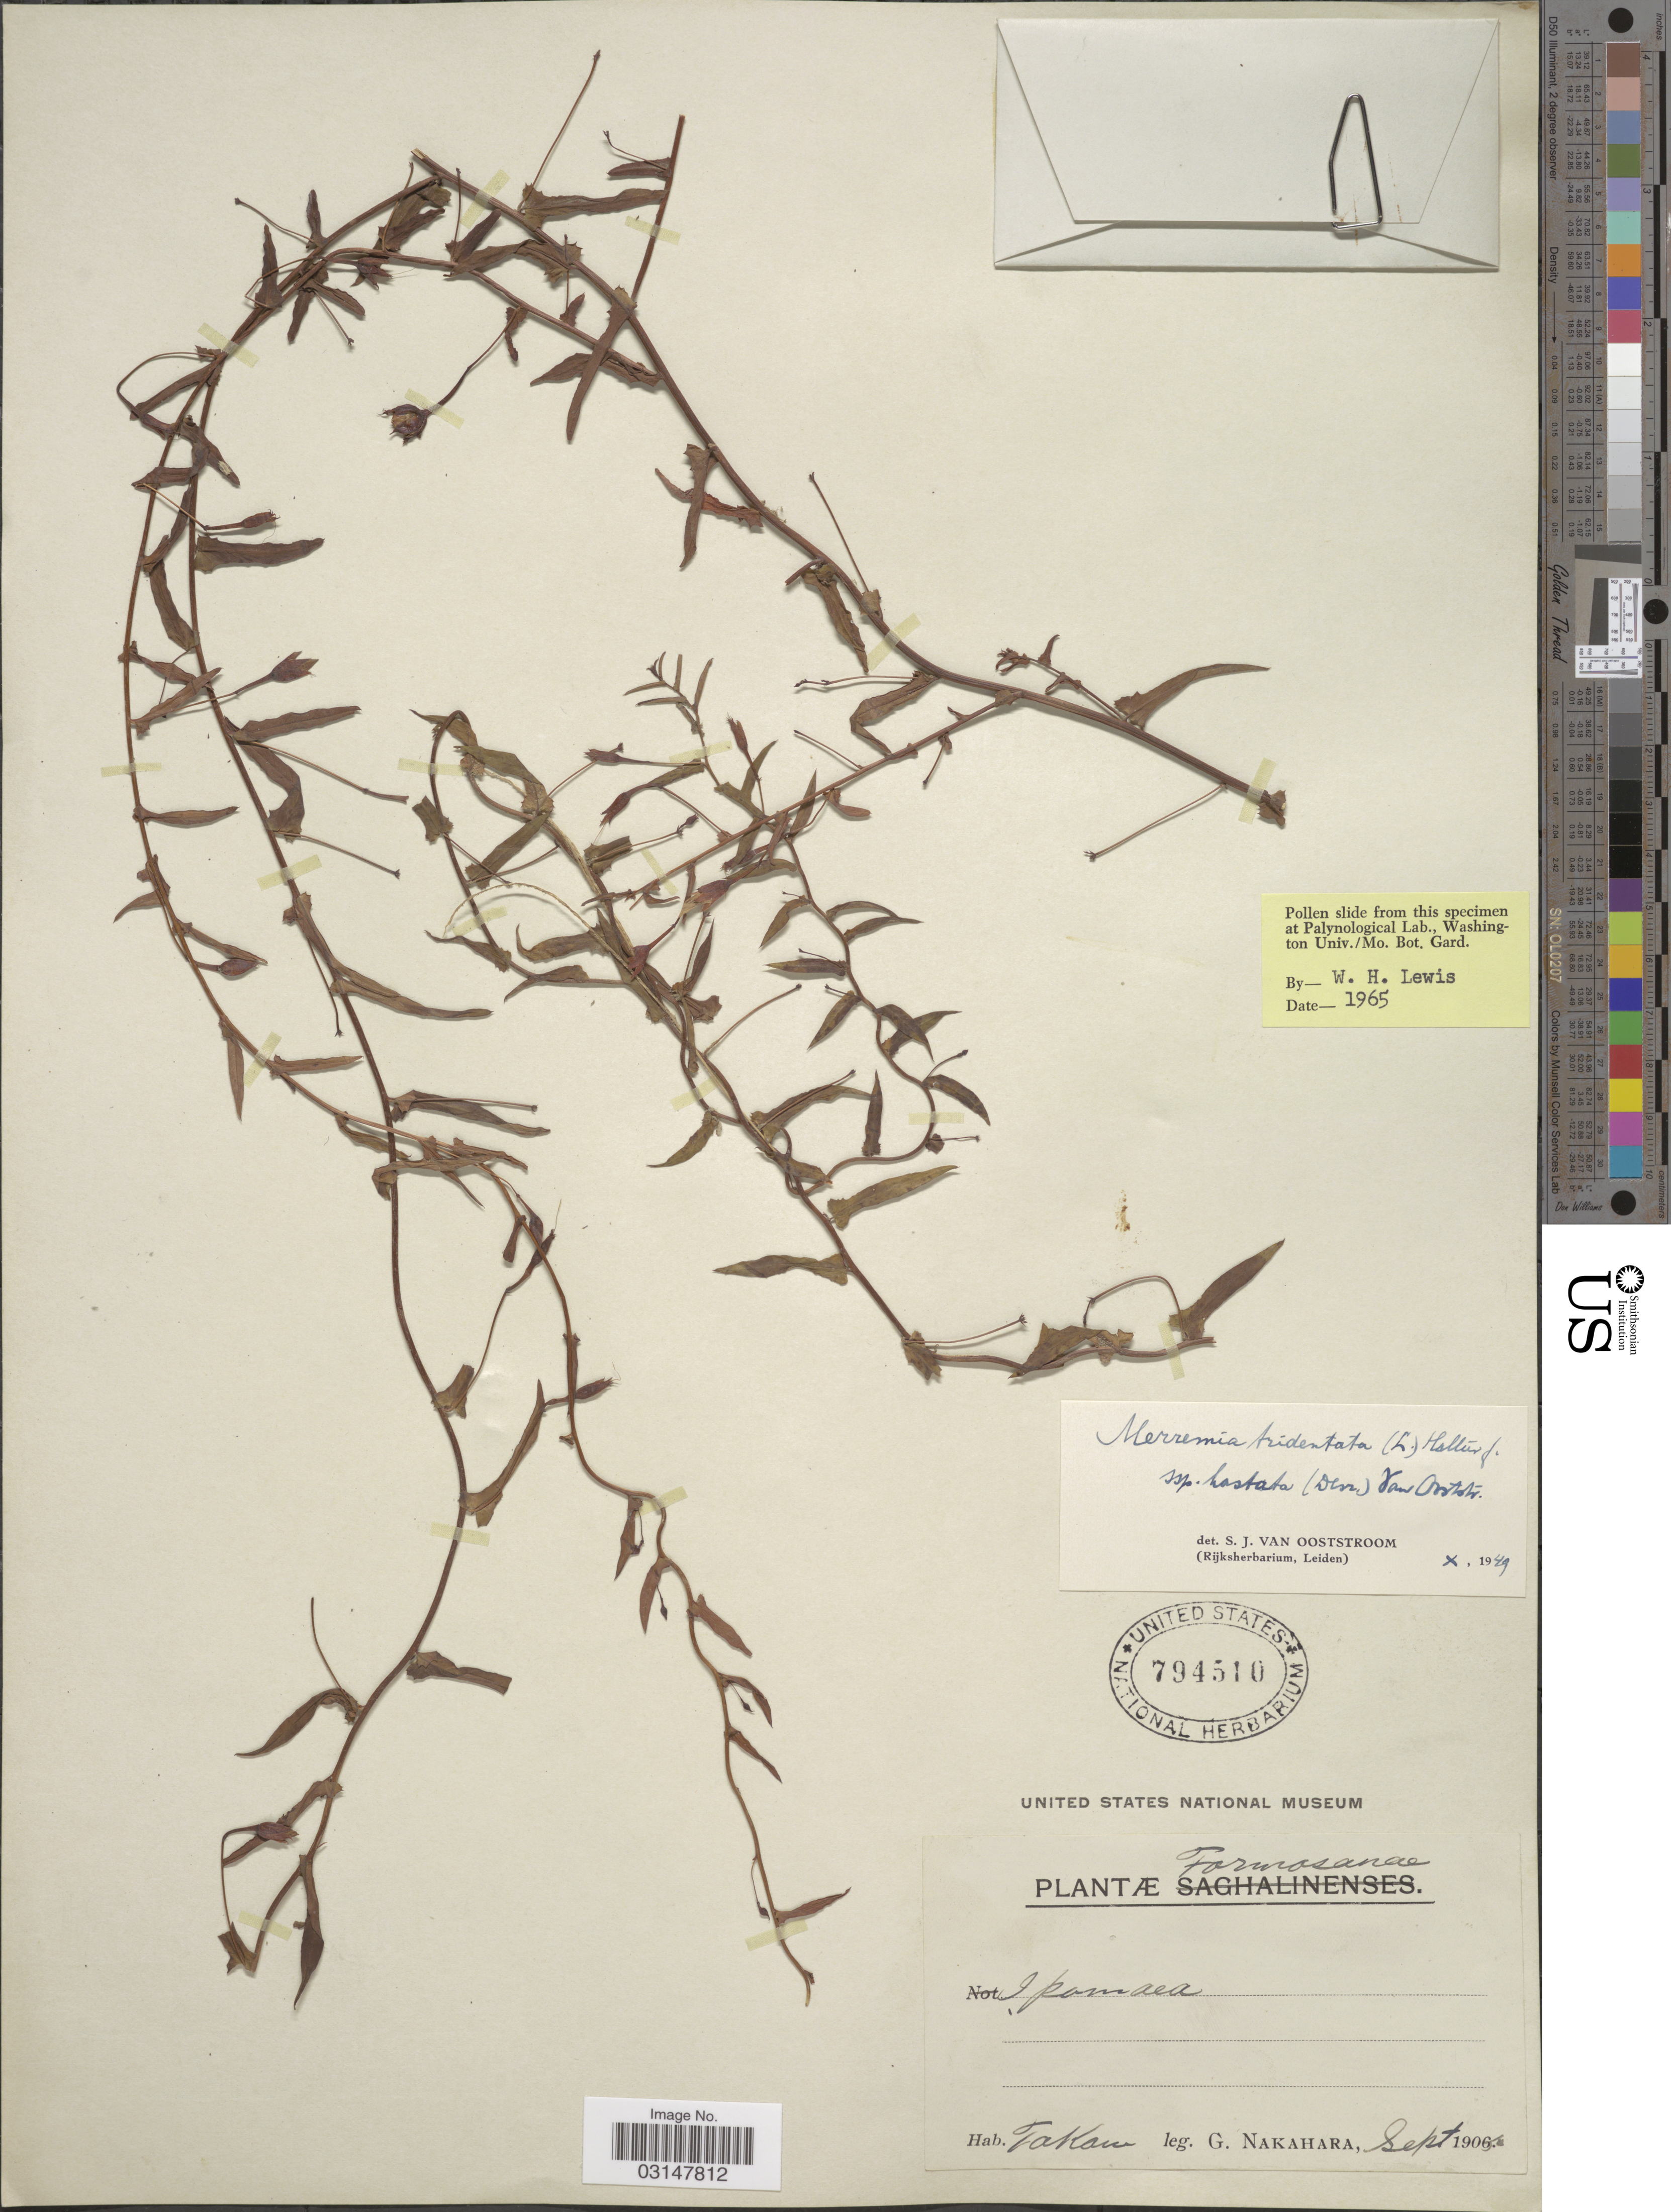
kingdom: Plantae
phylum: Tracheophyta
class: Magnoliopsida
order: Solanales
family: Convolvulaceae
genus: Xenostegia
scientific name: Xenostegia tridentata subsp. hastata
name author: (Ooststr.) Parmar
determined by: Strong, Mark T., (BOT), Smithsonian Institution - National Museum of Natural History (UNITED STATES)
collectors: G. Nakahara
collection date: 1905-09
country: Taiwan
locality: Formosanae. Takaw.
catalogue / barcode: US 794510